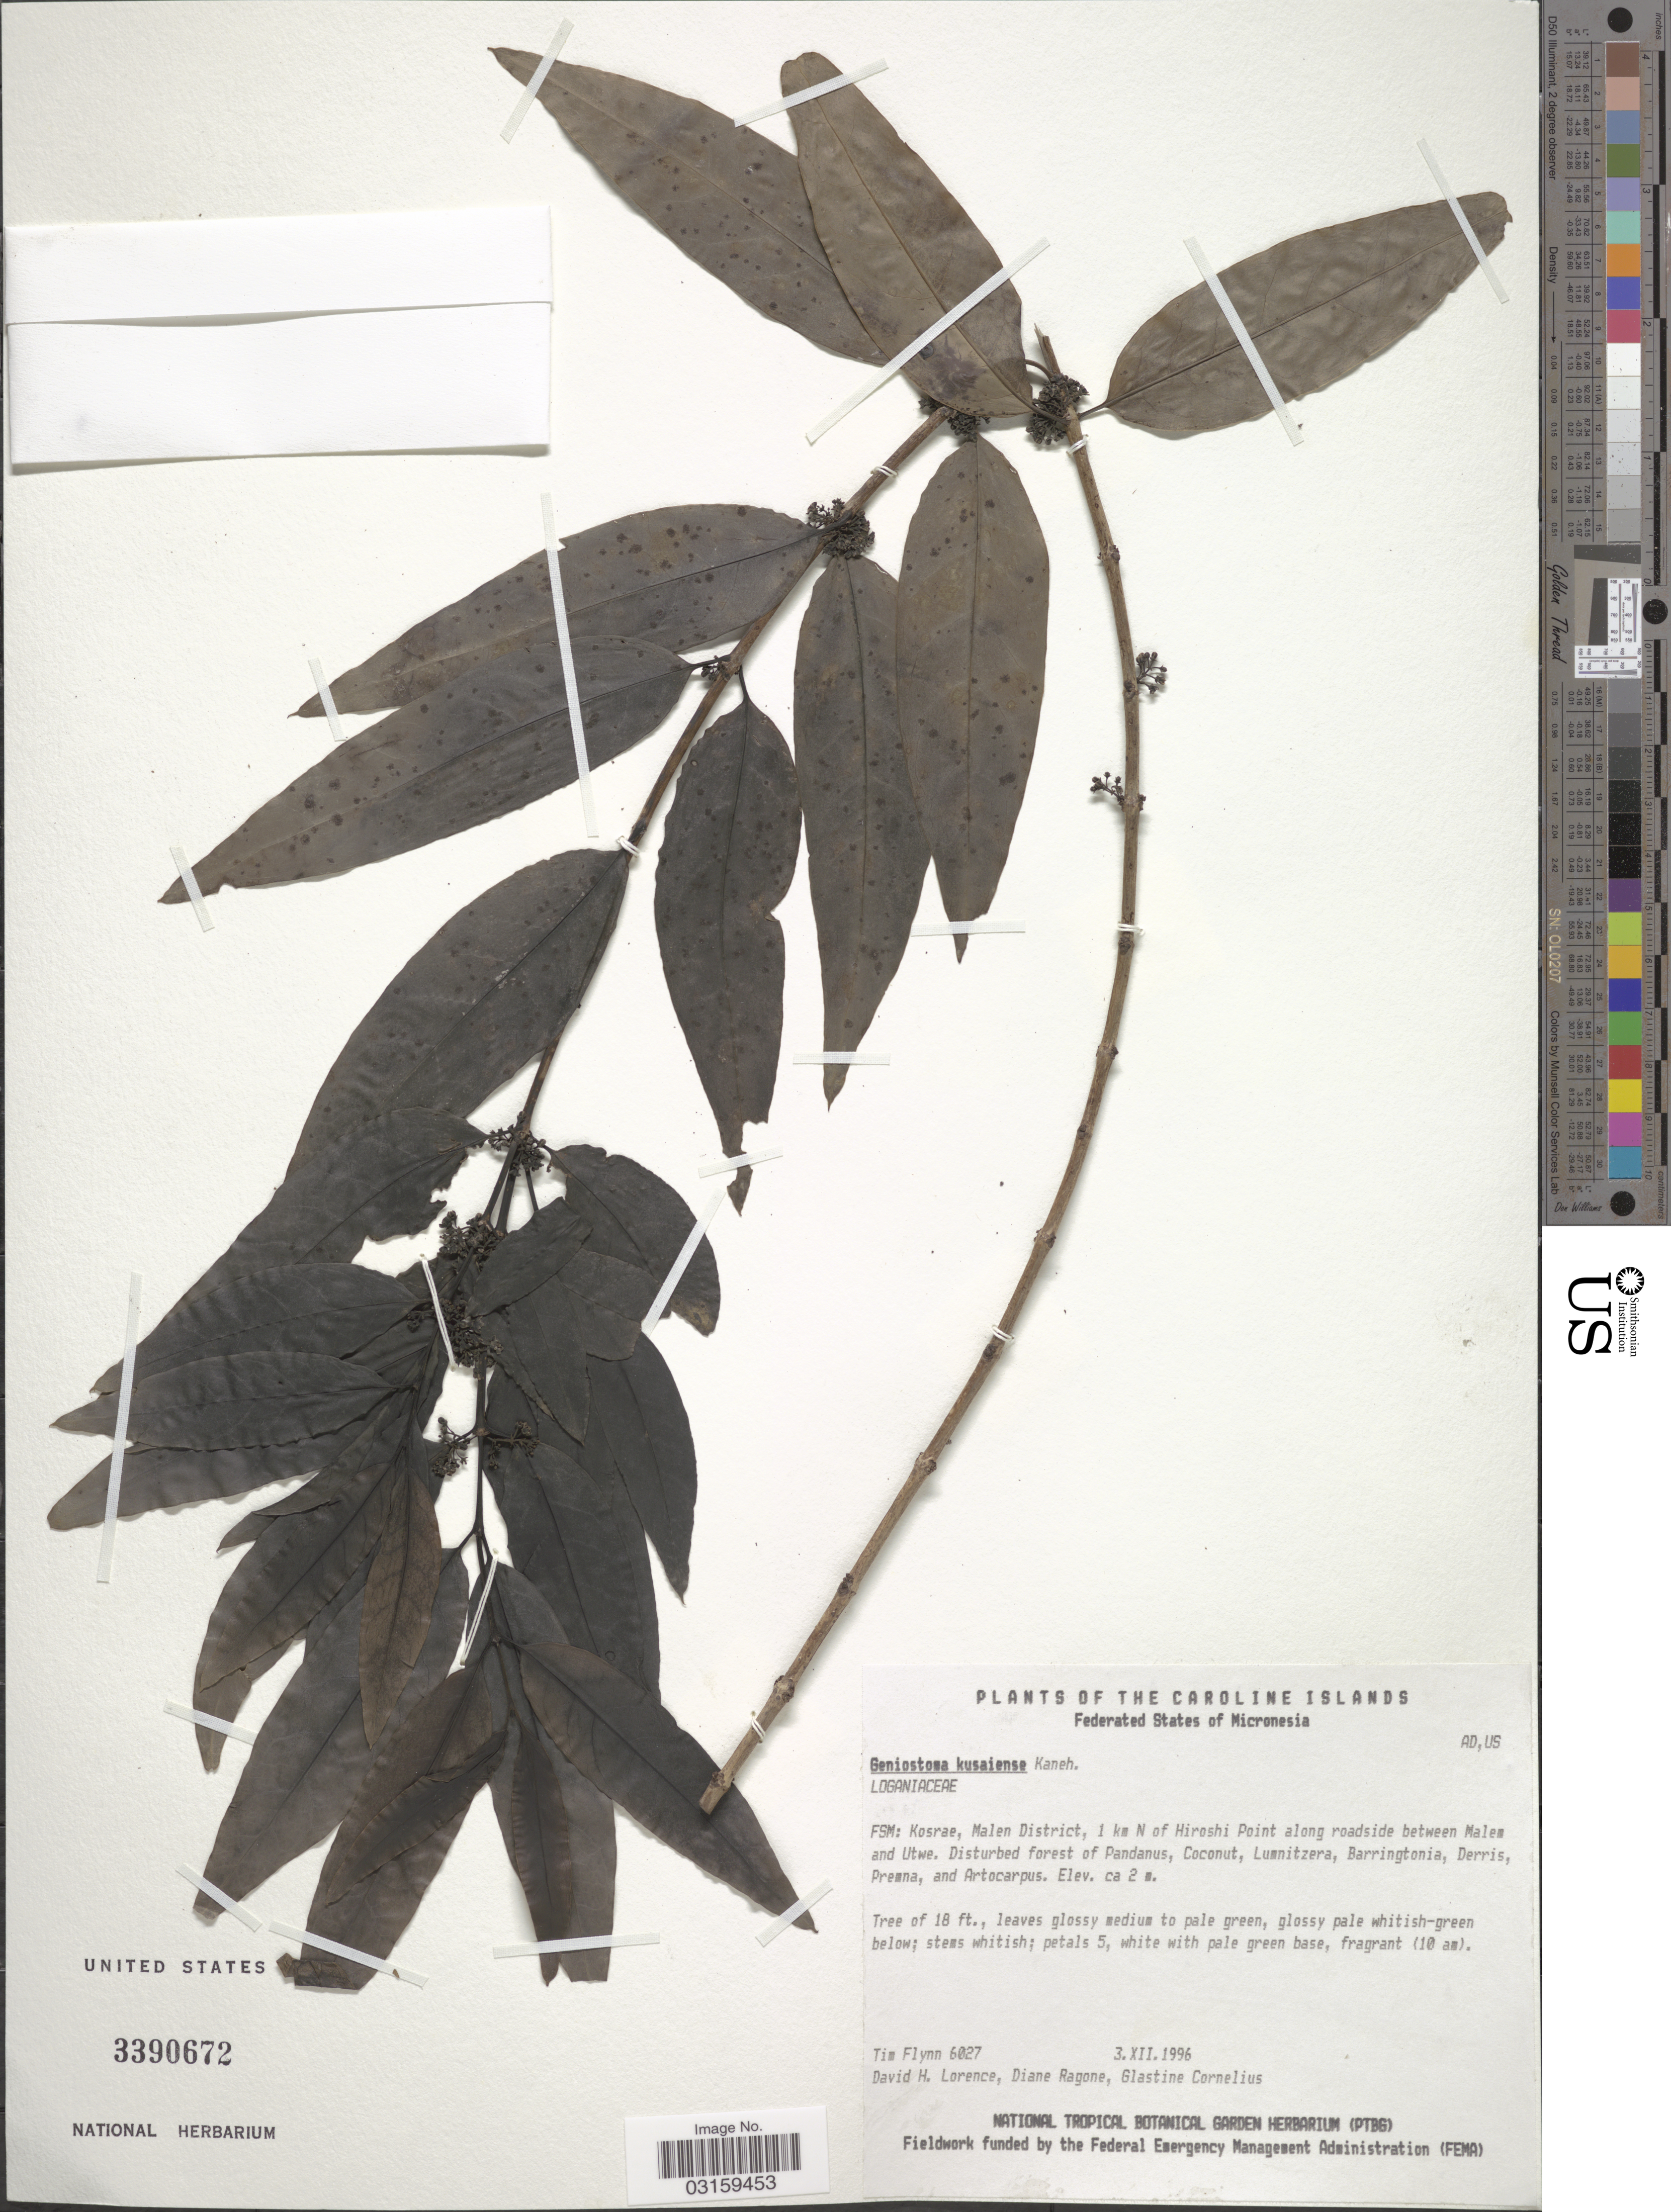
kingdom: Plantae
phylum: Tracheophyta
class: Magnoliopsida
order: Gentianales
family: Loganiaceae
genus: Geniostoma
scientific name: Geniostoma kusaiense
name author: Kaneh.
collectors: T. Flynn, D. Lorence, D. Ragone & G. Cornelius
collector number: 6027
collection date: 1996-12-03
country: Micronesia, Federated States of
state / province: Kosrae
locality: FSM: Kosrae, Malen District, 1 km N of Hiroshi Point along roadside between Malem and Utwe.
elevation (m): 2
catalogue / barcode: US 3390672